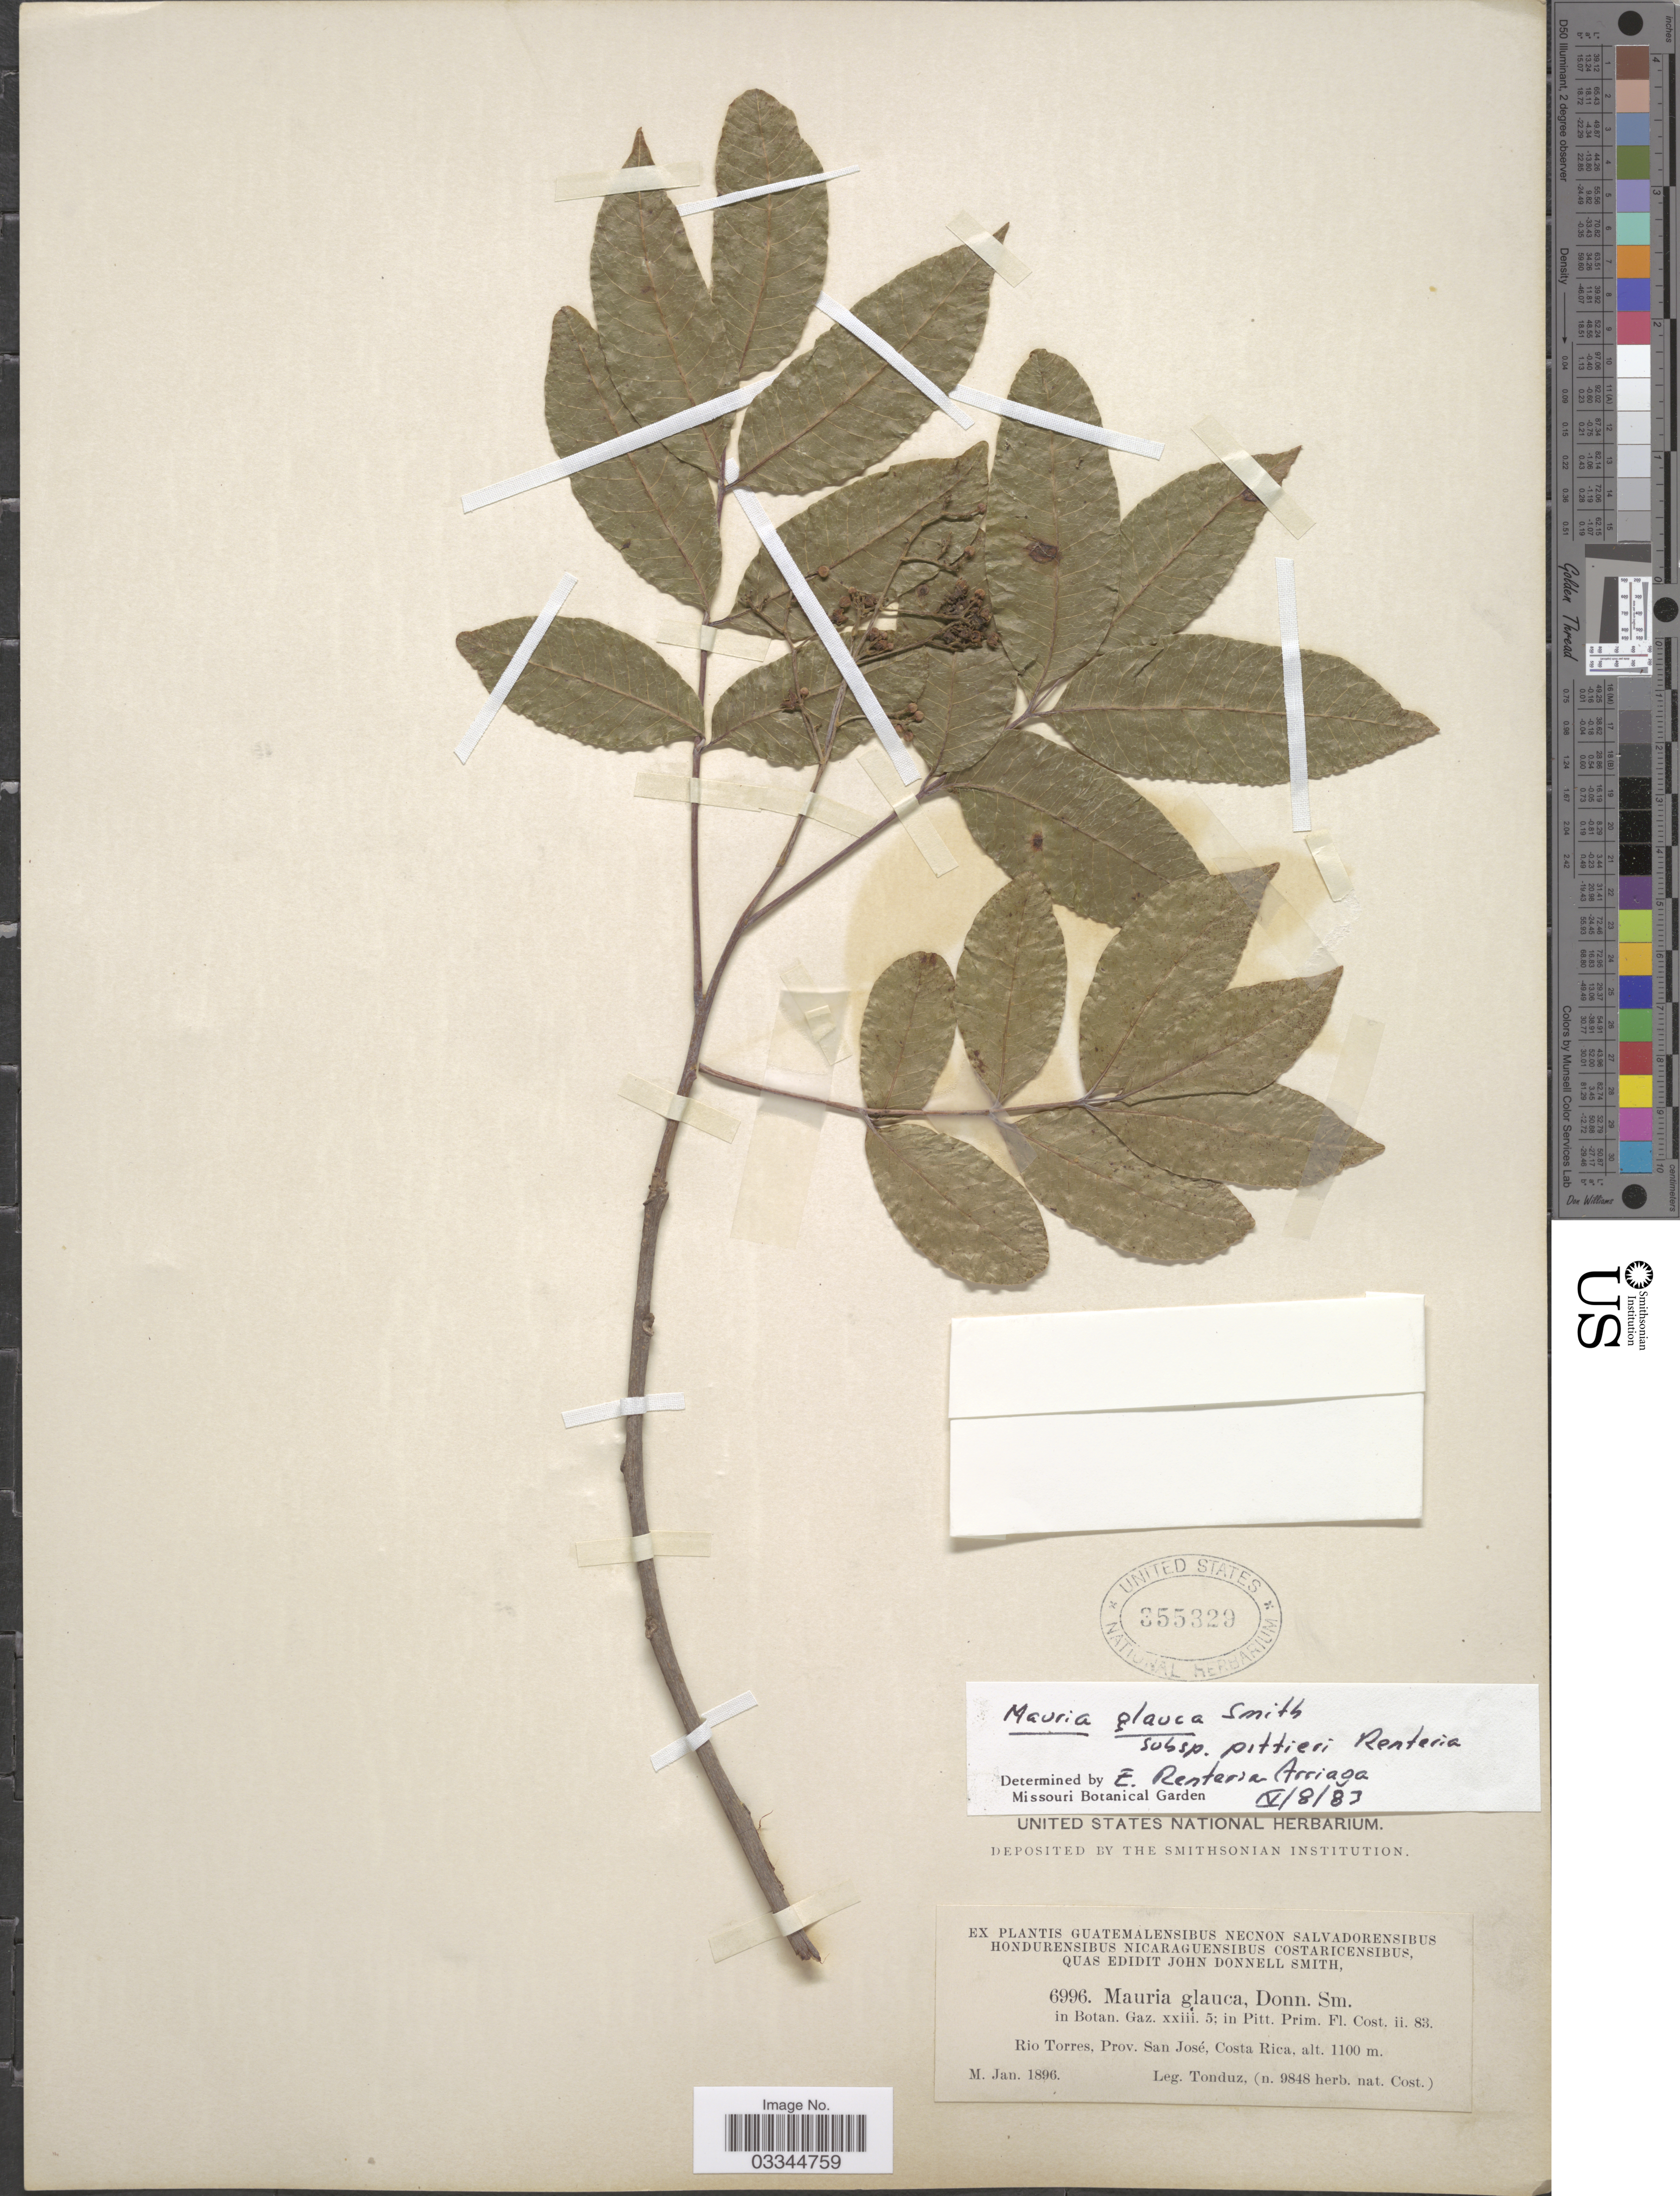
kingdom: Plantae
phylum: Tracheophyta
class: Magnoliopsida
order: Sapindales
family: Anacardiaceae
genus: Mauria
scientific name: Mauria glauca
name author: Donn. Sm.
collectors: Tonduz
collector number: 6996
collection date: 1896-01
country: Costa Rica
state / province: San José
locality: Rio Torres.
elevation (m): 1100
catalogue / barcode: US 355329